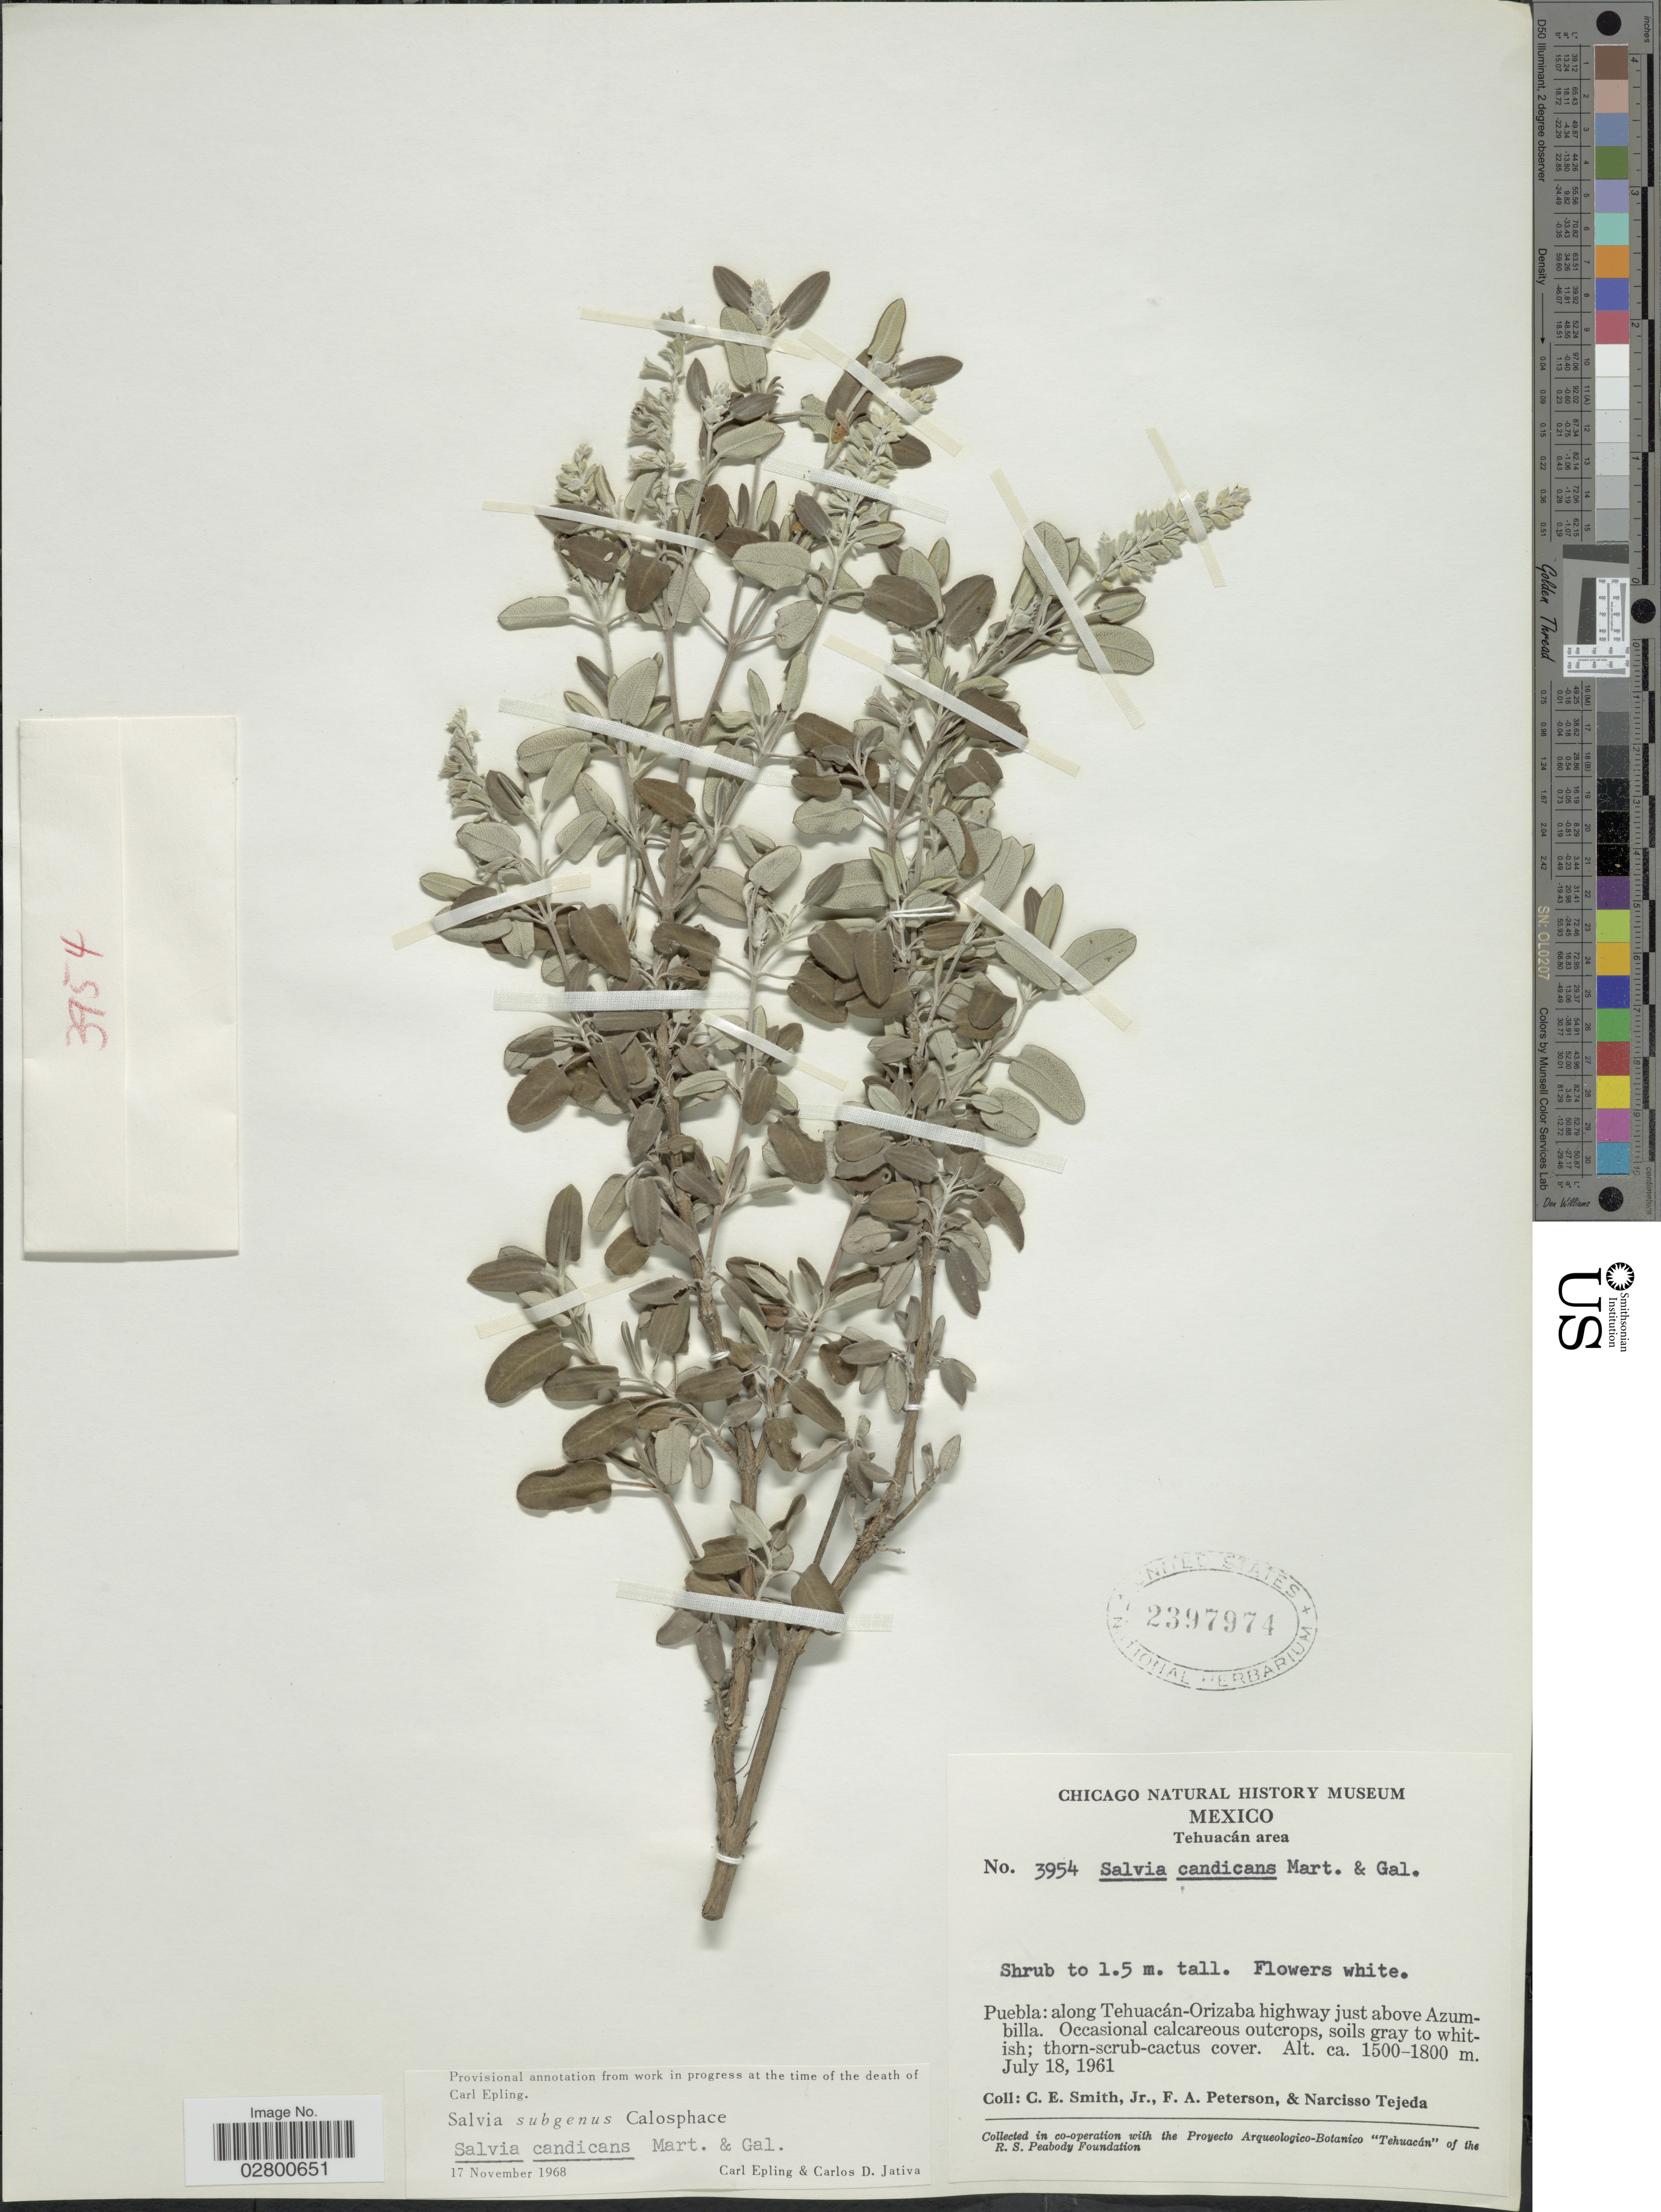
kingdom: Plantae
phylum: Tracheophyta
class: Magnoliopsida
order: Lamiales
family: Lamiaceae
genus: Salvia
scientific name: Salvia candicans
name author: M. Martens & Galeotti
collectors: C. E. Smith Jr., F. A. Peterson & N. Tejeda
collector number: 3954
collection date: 1961-07-18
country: Mexico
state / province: Puebla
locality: Tehuacán area, along Tehuacán-Orizaba highway just above Azumbilla.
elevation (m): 1500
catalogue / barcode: US 2397974